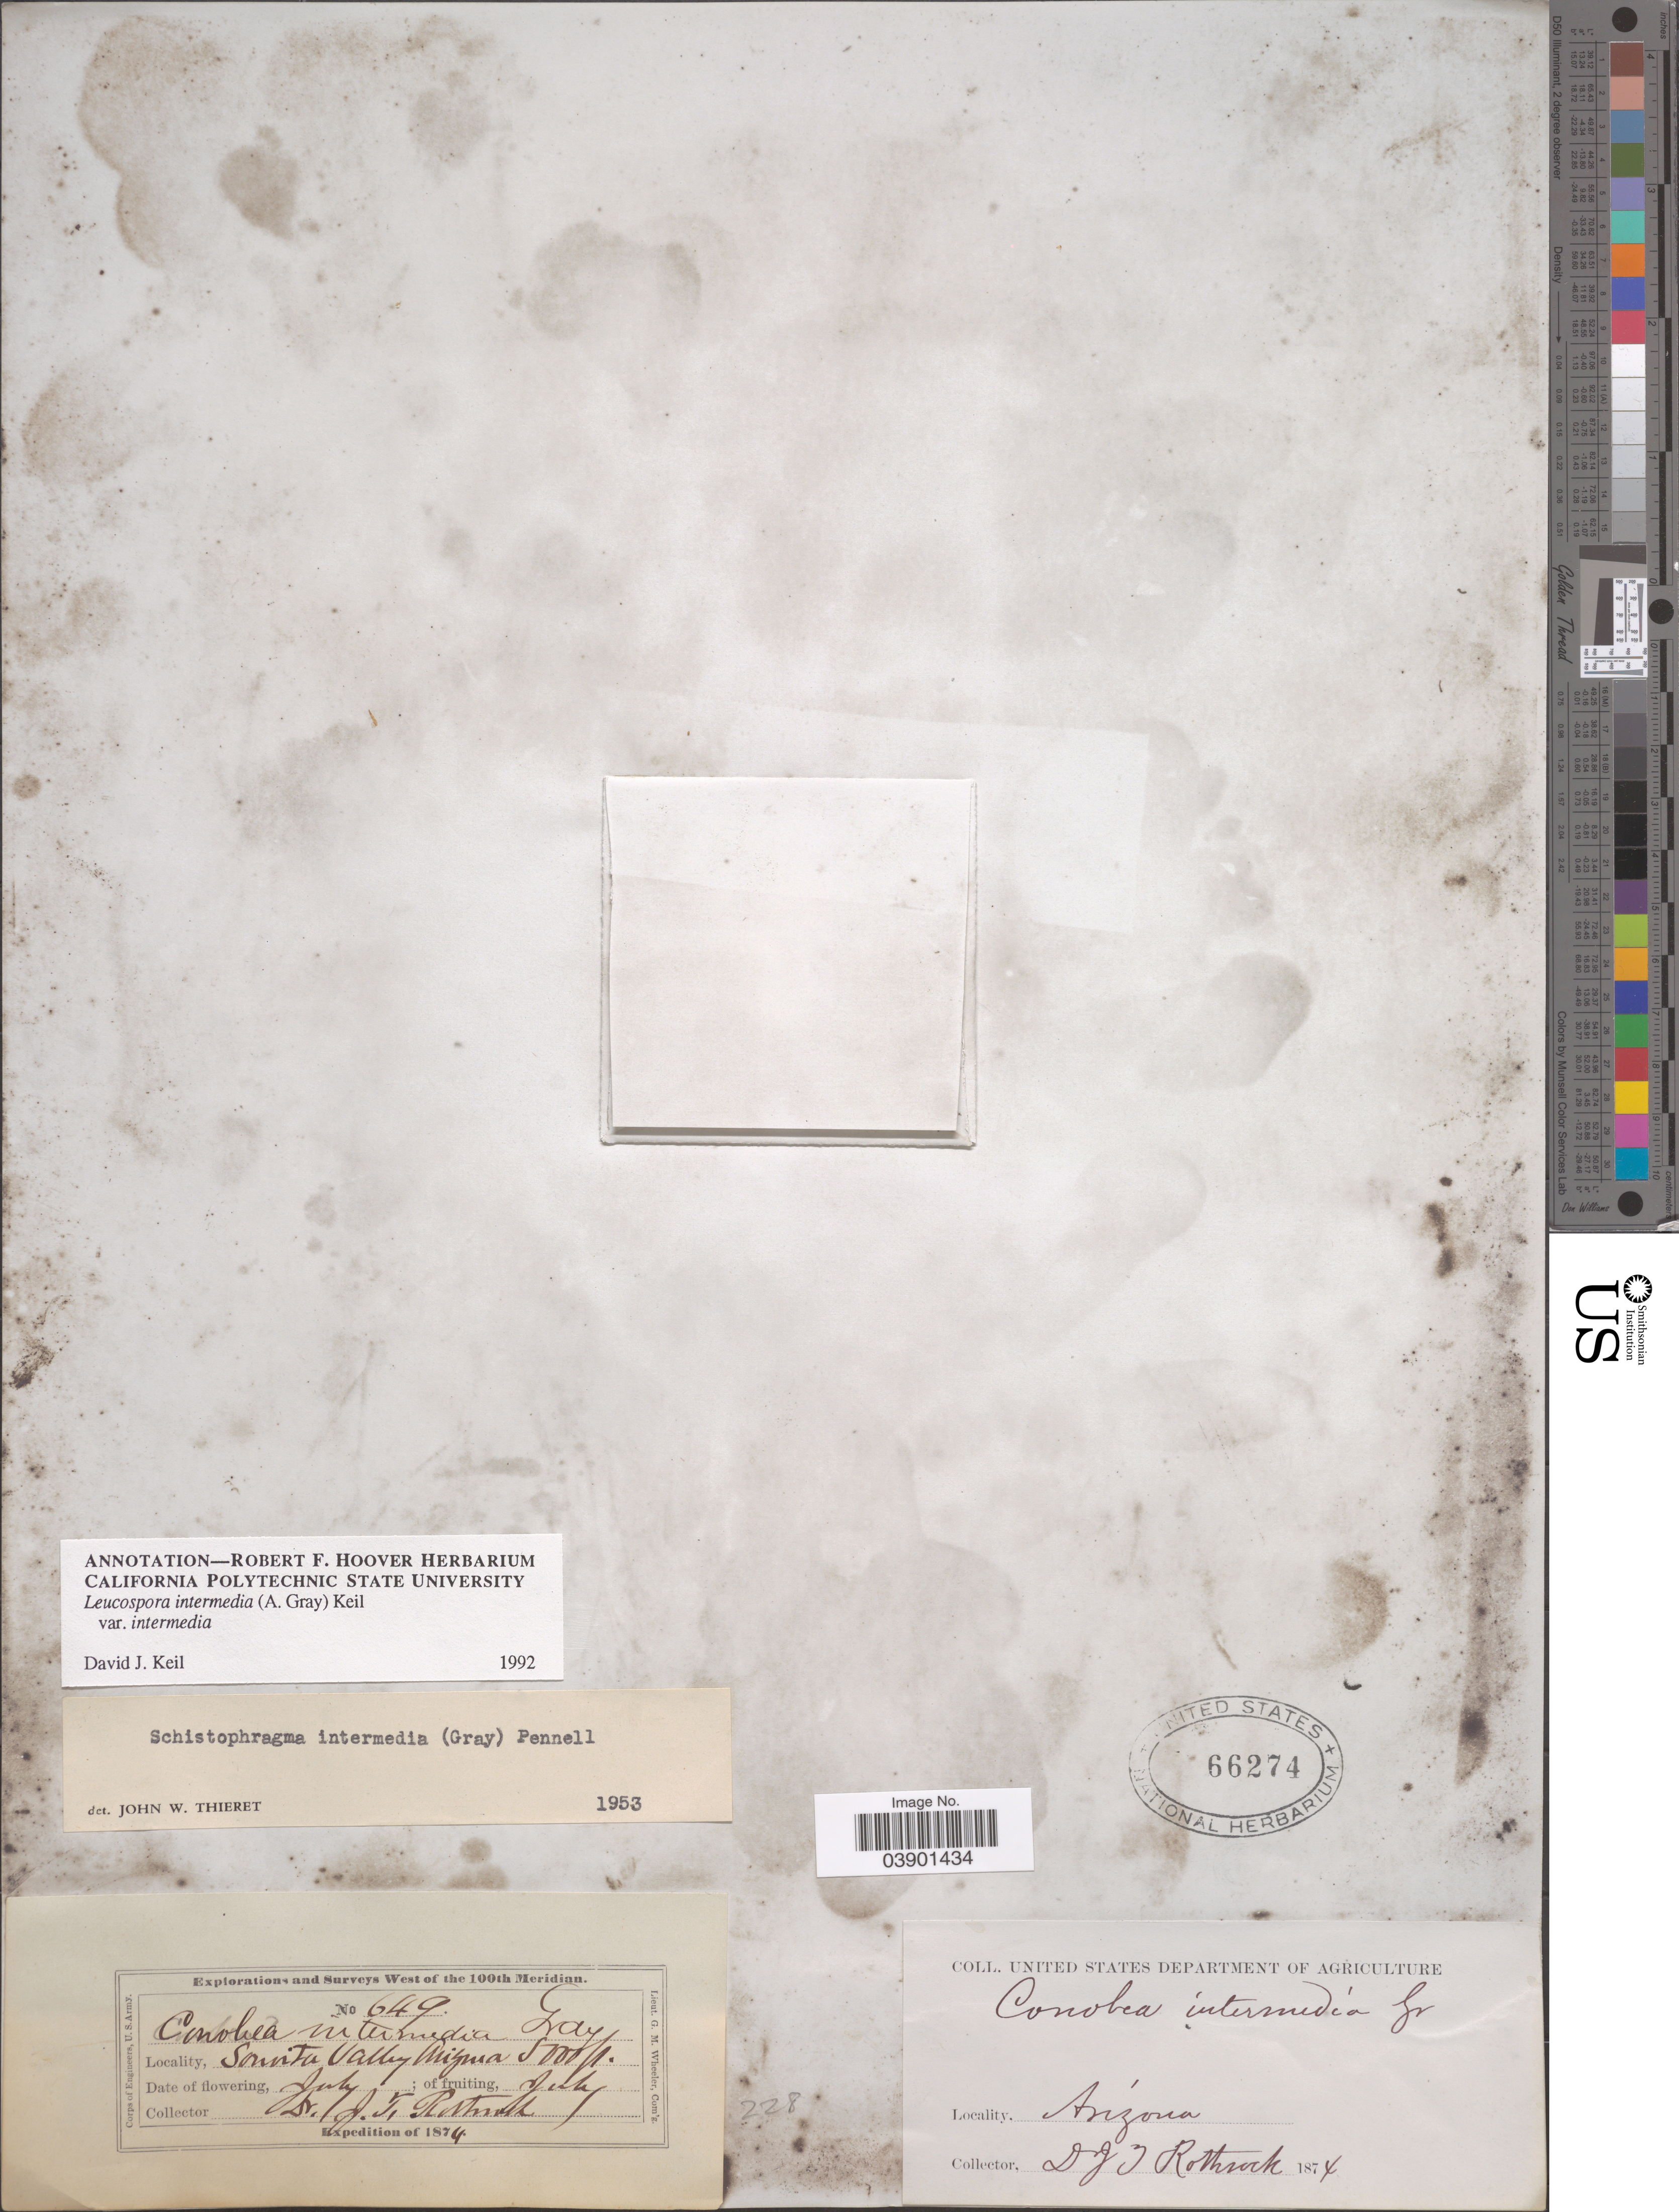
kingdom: Plantae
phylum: Tracheophyta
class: Magnoliopsida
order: Lamiales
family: Plantaginaceae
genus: Schistophragma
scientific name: Schistophragma intermedium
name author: (A. Gray) Pennell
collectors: J. T. Rothrock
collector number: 649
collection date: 1874-07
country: United States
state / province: Arizona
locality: Sonoita Valley.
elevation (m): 1524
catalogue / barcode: US 66274